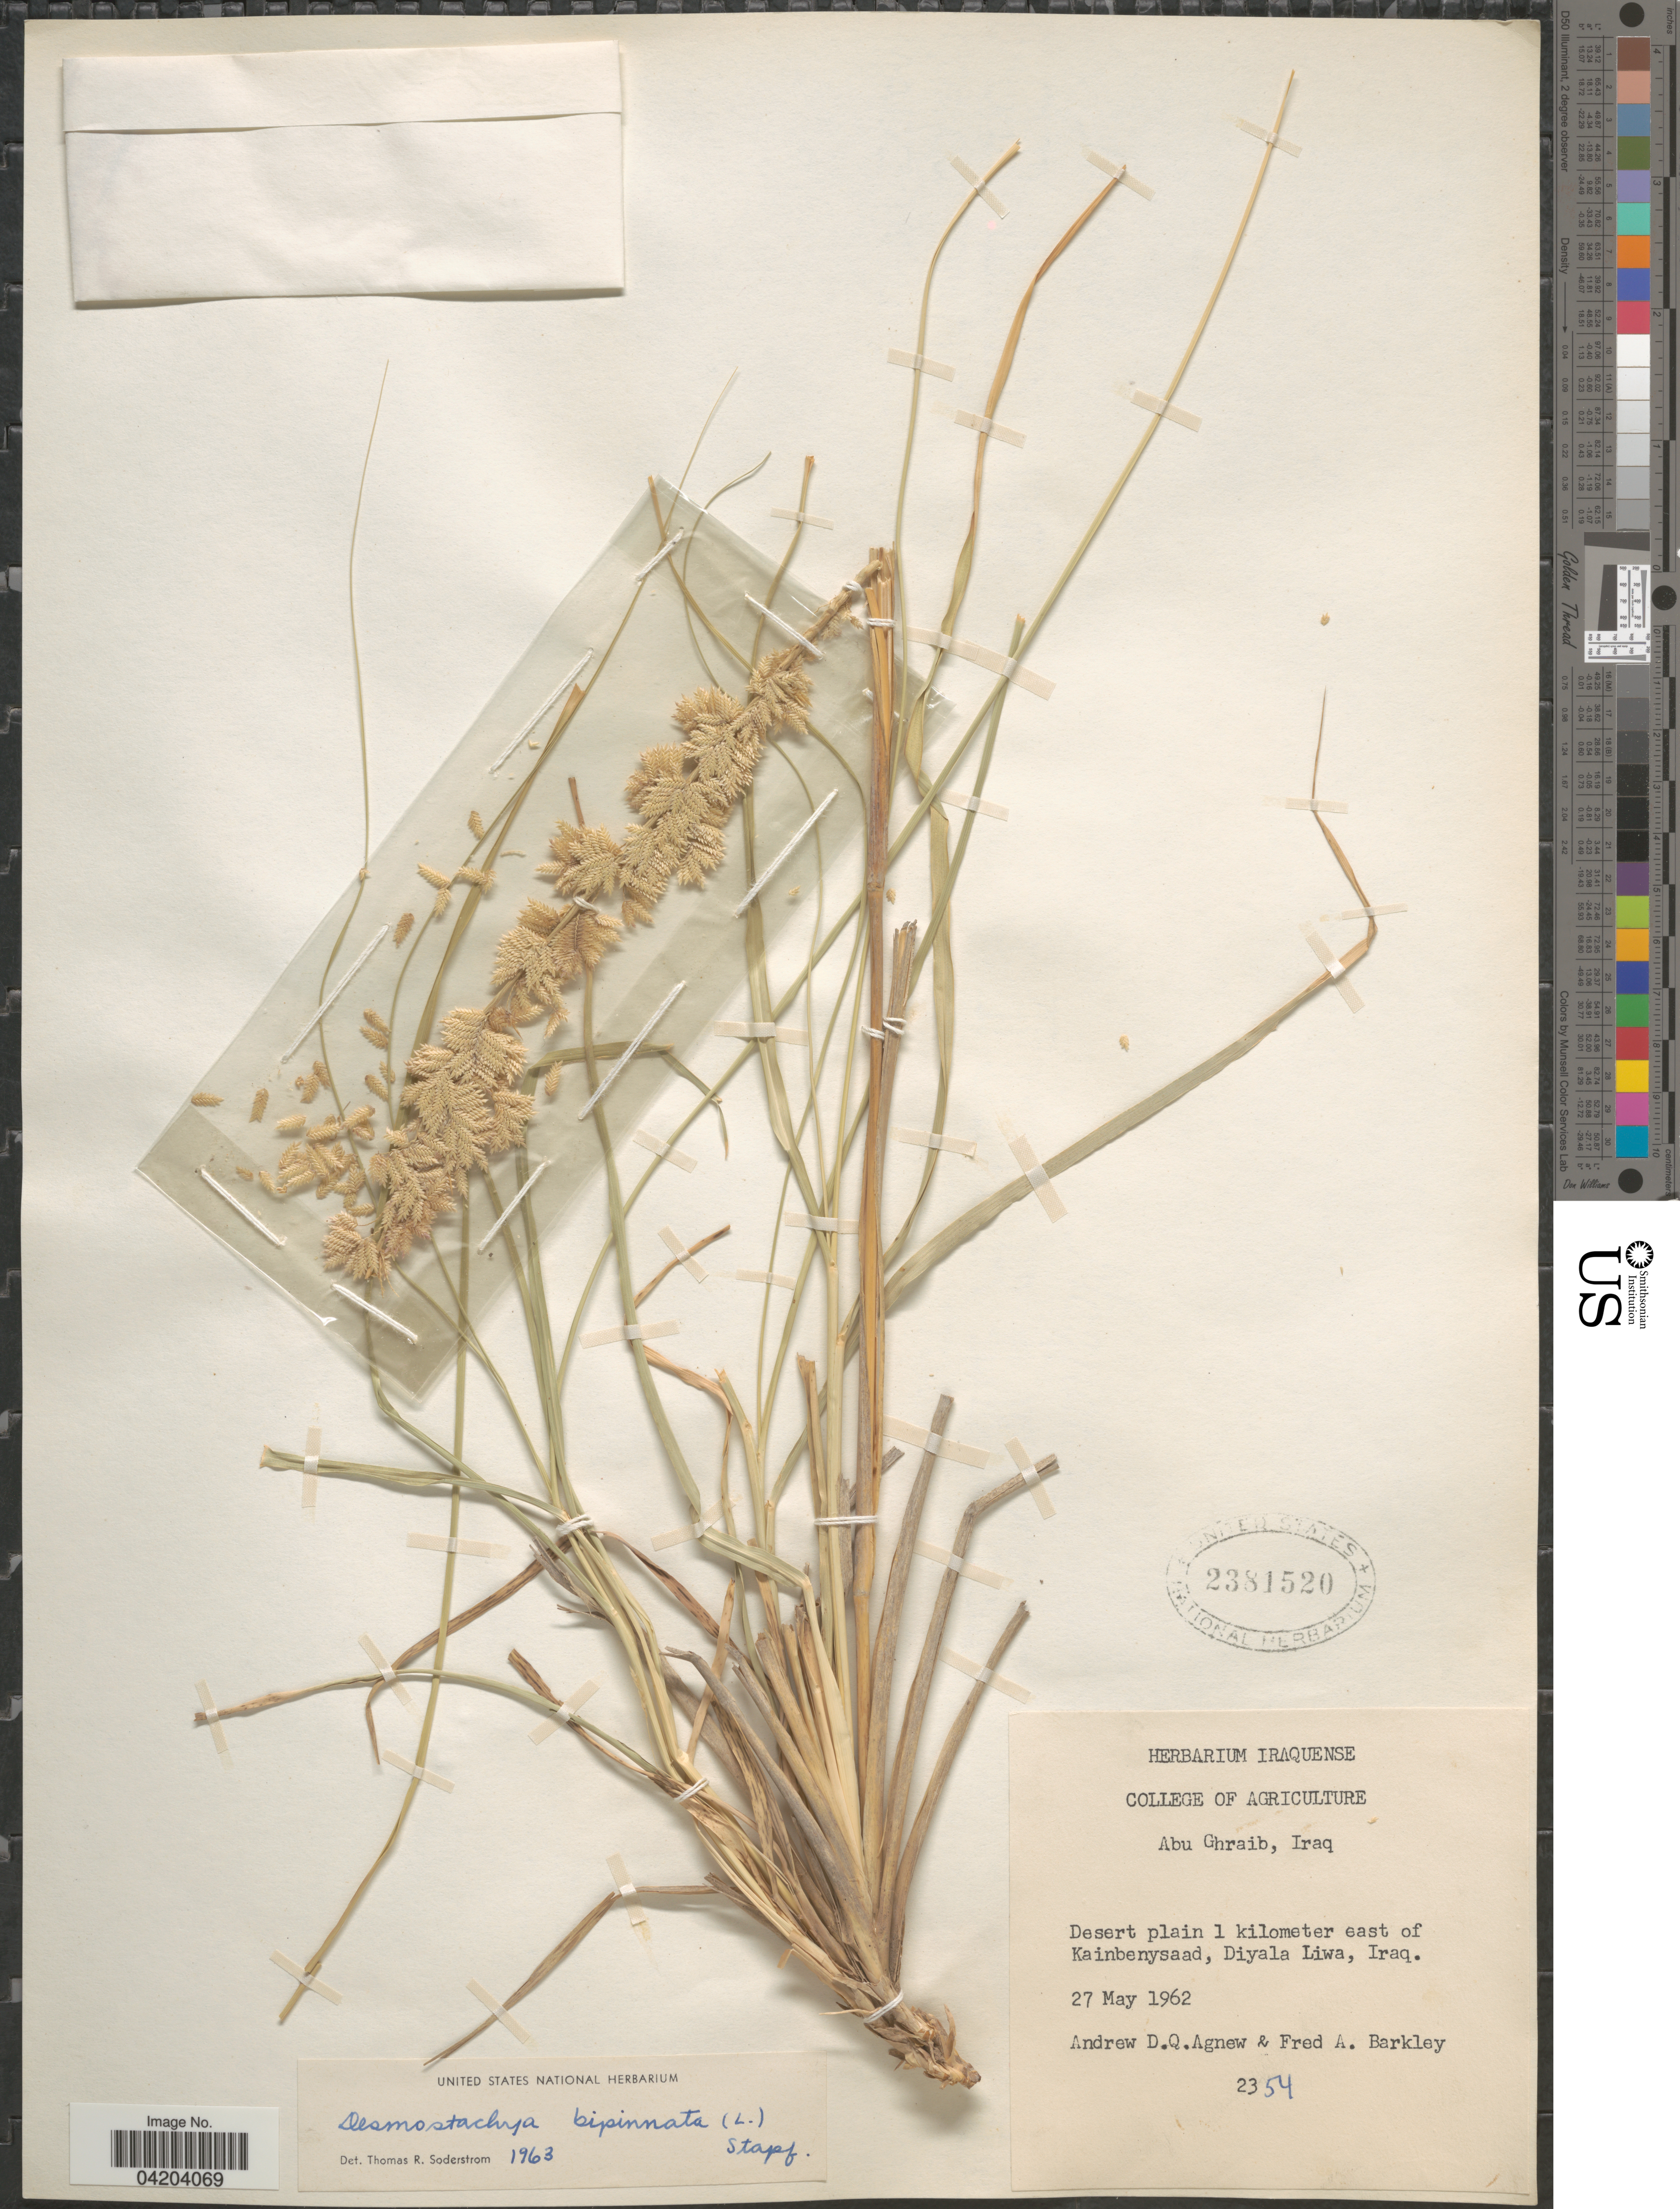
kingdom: Plantae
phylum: Tracheophyta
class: Liliopsida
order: Poales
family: Poaceae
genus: Desmostachya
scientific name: Desmostachya bipinnata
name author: (L.) Stapf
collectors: A. D. Agnew & F. A. Barkley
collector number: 2354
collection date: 1962-05-27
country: Iraq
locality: Abu Ghraib. Desert plain 1 kilometer east of Kainbenysaad, Diyala Liwa.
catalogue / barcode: US 2381520